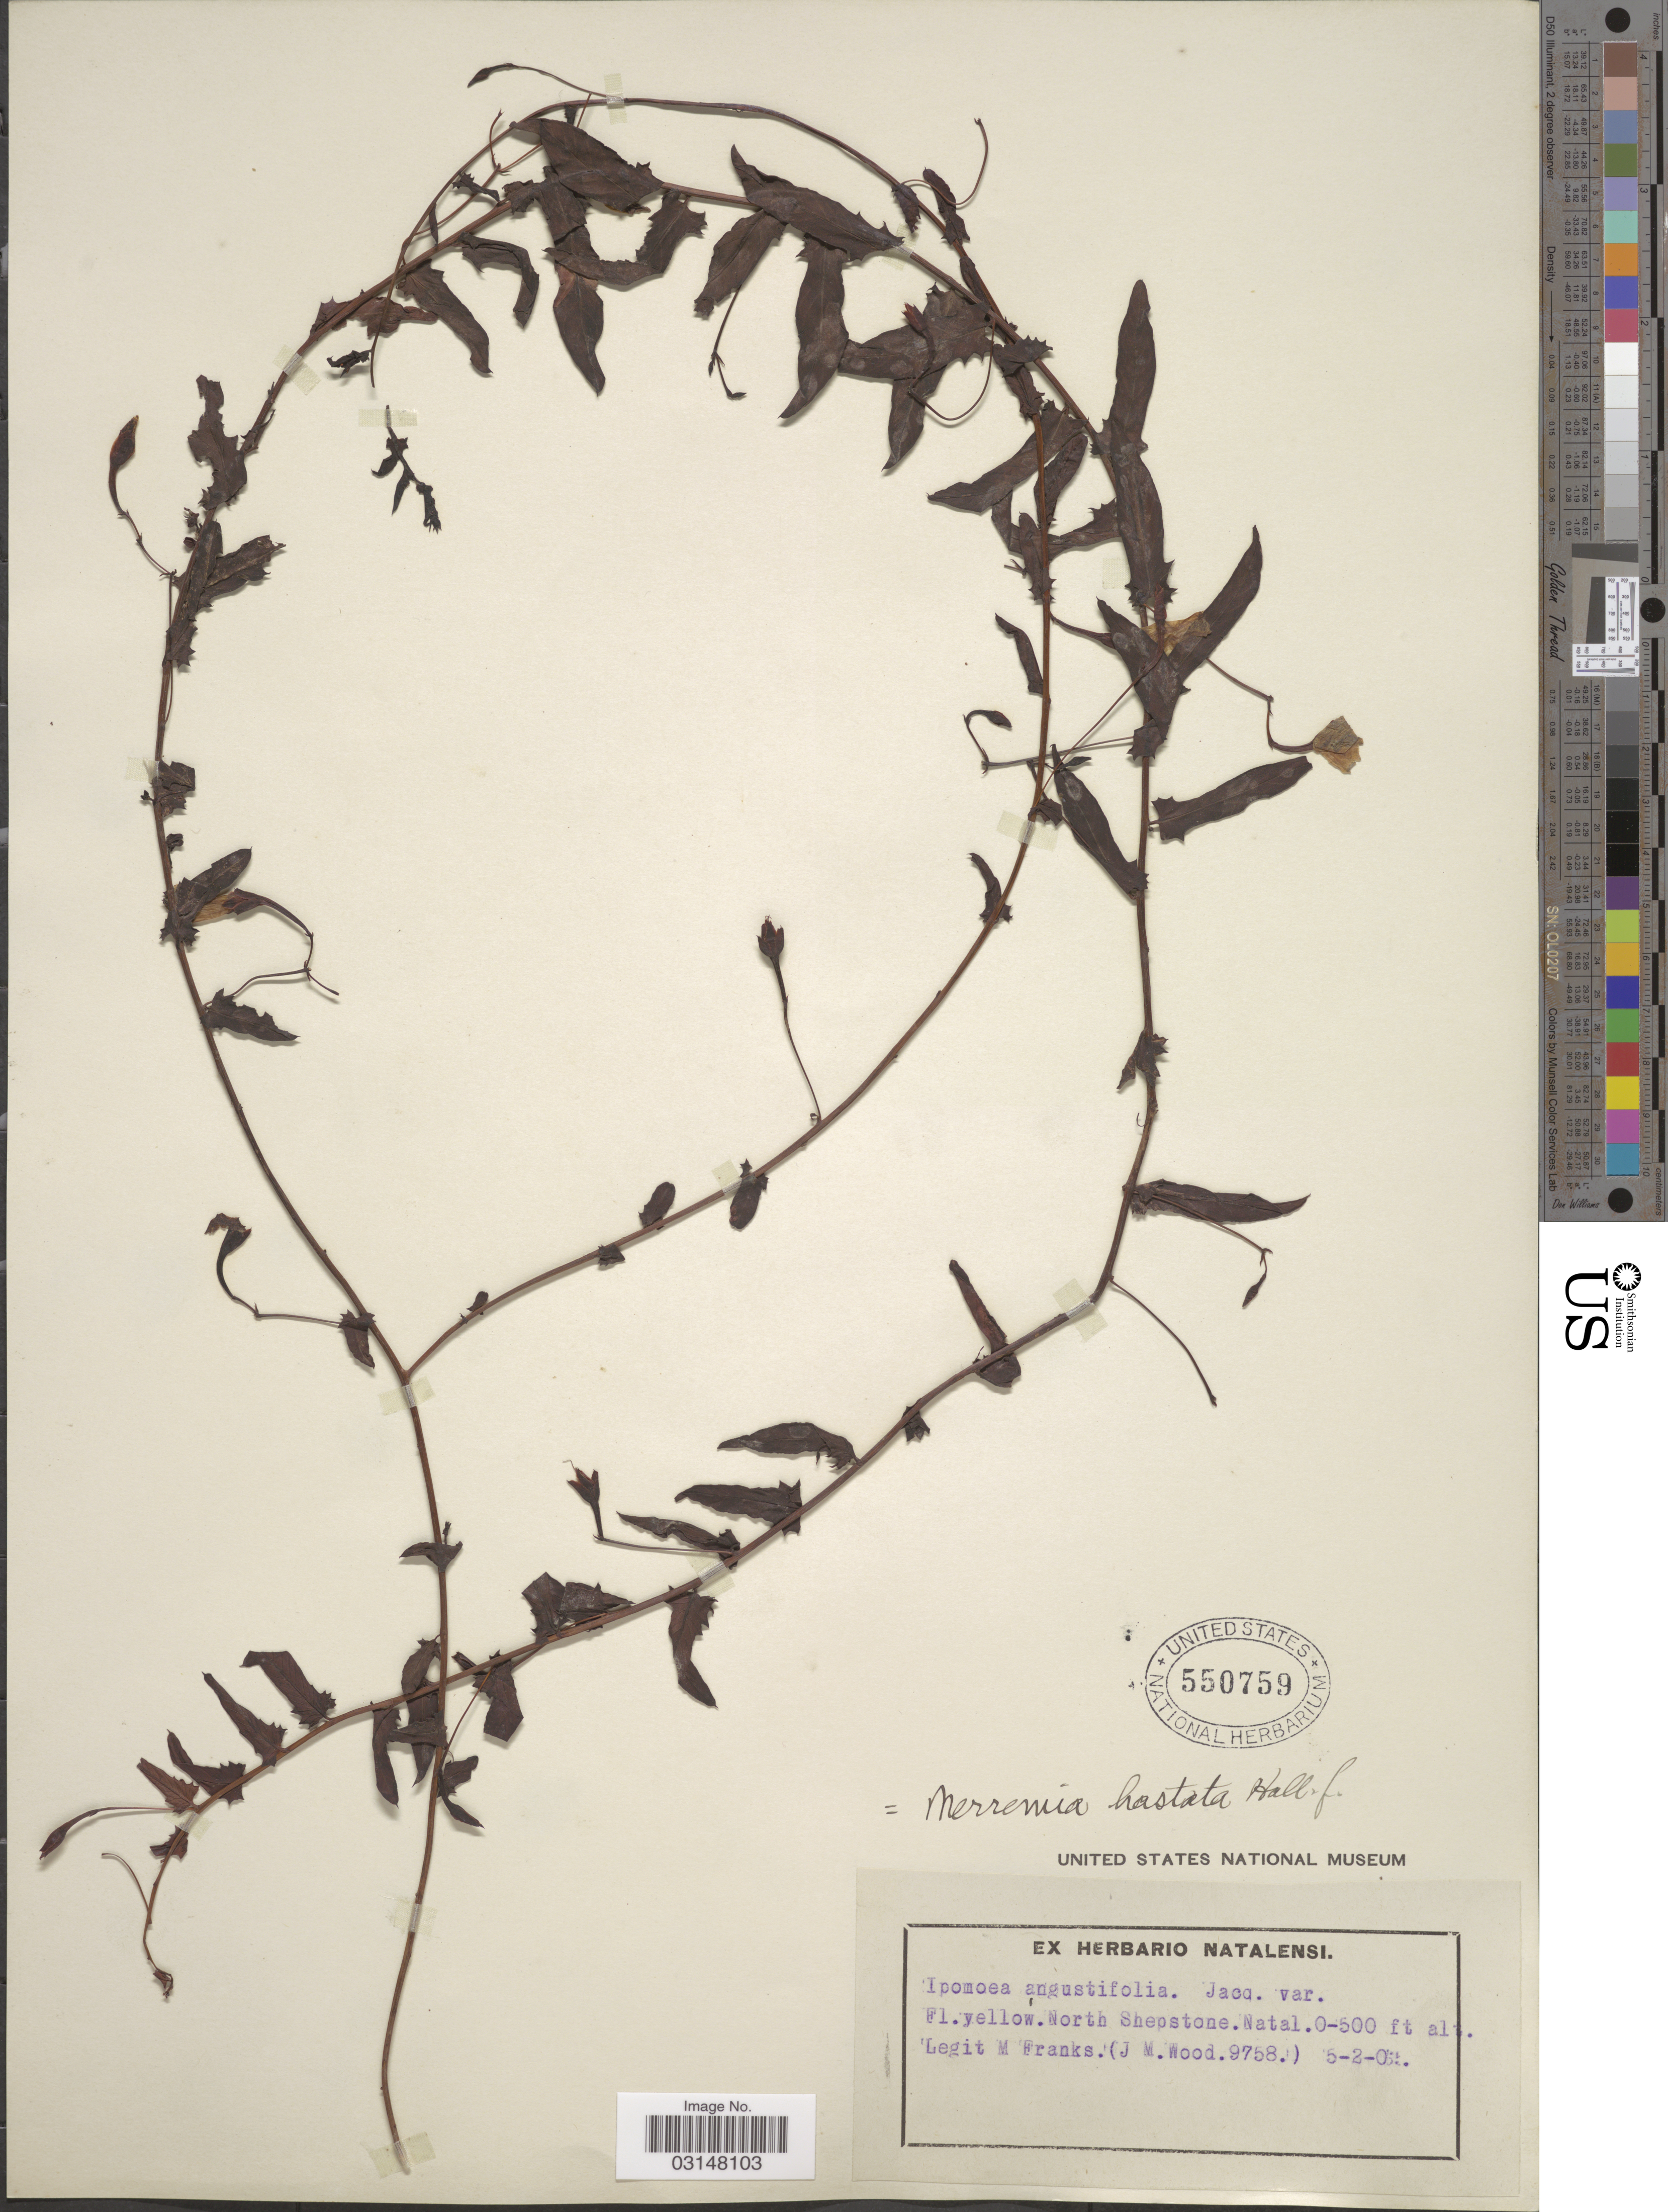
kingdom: Plantae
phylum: Tracheophyta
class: Magnoliopsida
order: Solanales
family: Convolvulaceae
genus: Xenostegia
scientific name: Xenostegia tridentata subsp. angustifolia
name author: Lejoly & Lisowski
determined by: Strong, Mark T., (BOT), Smithsonian Institution - National Museum of Natural History (UNITED STATES)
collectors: M. Franks & J. M. Wood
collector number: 9758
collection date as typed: Transcribed d/m/y: 5/2/5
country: South Africa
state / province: KwaZulu-Natal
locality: North Shepstone, Natal.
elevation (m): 0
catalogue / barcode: US 550759